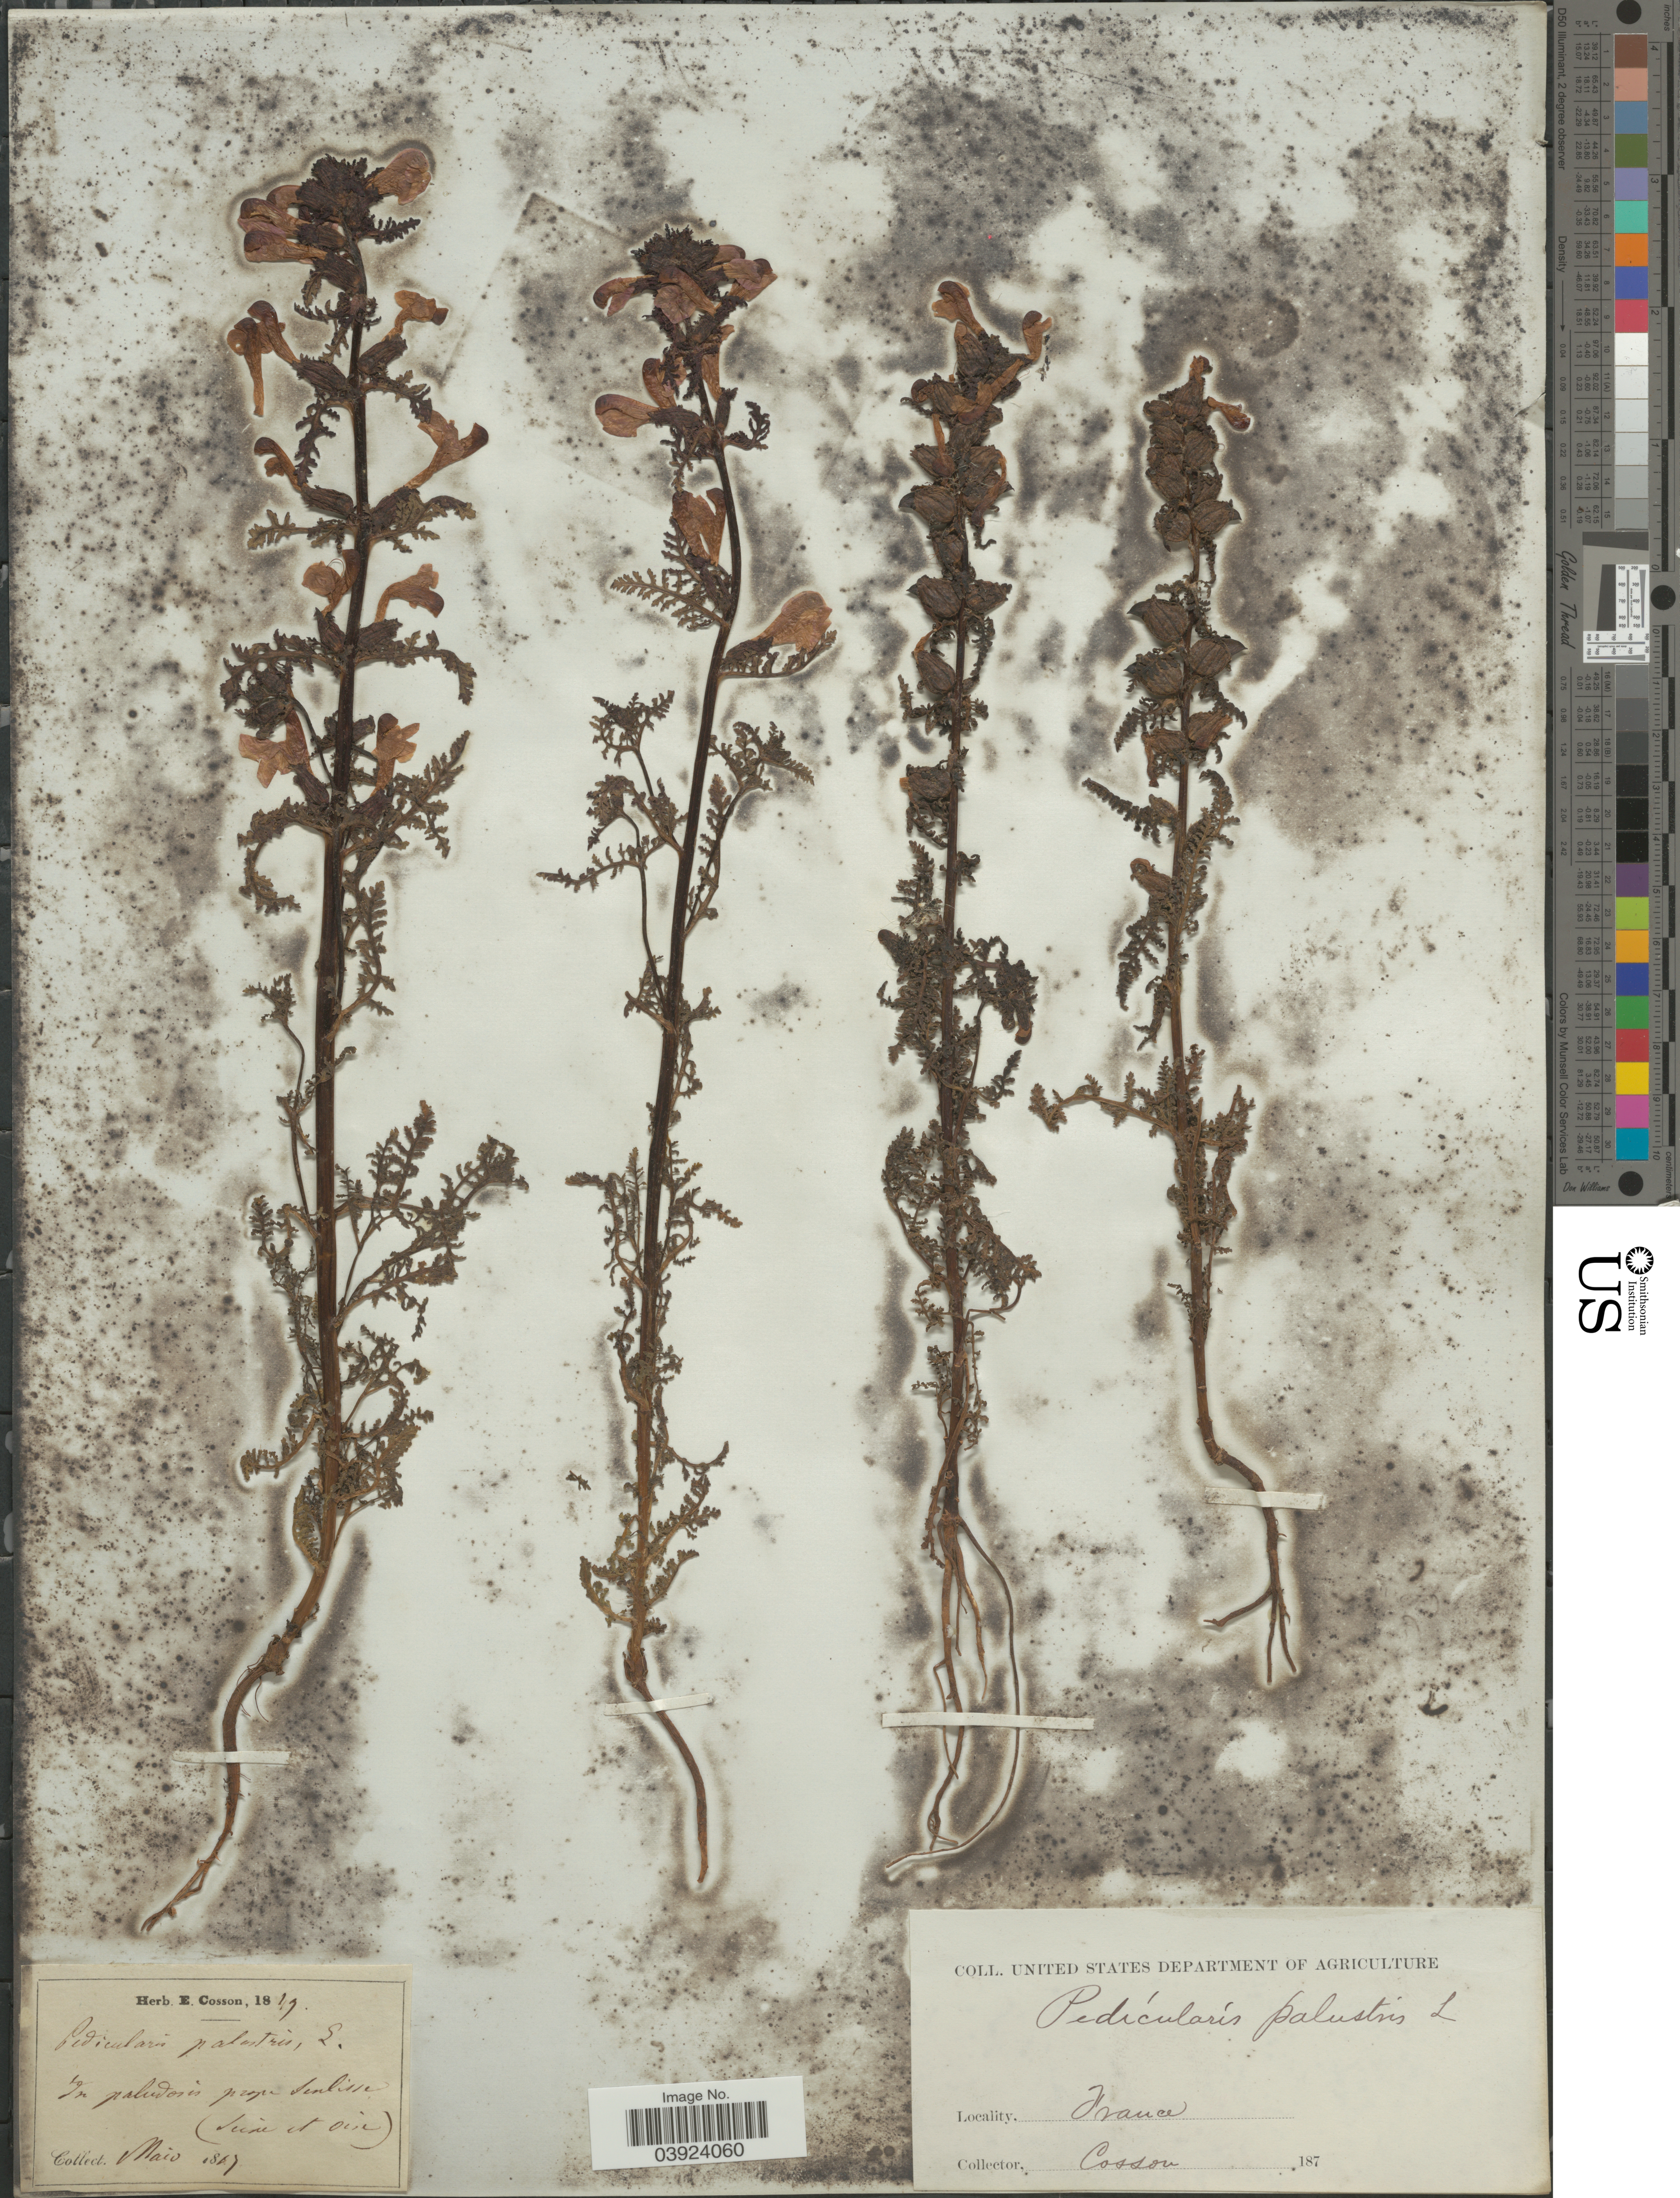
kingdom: Plantae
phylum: Tracheophyta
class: Magnoliopsida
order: Lamiales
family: Orobanchaceae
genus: Pedicularis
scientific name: Pedicularis palustris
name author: L.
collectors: E. Cosson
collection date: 1867-05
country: France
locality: In paludosis prope Senlisse (Seine et Oise).